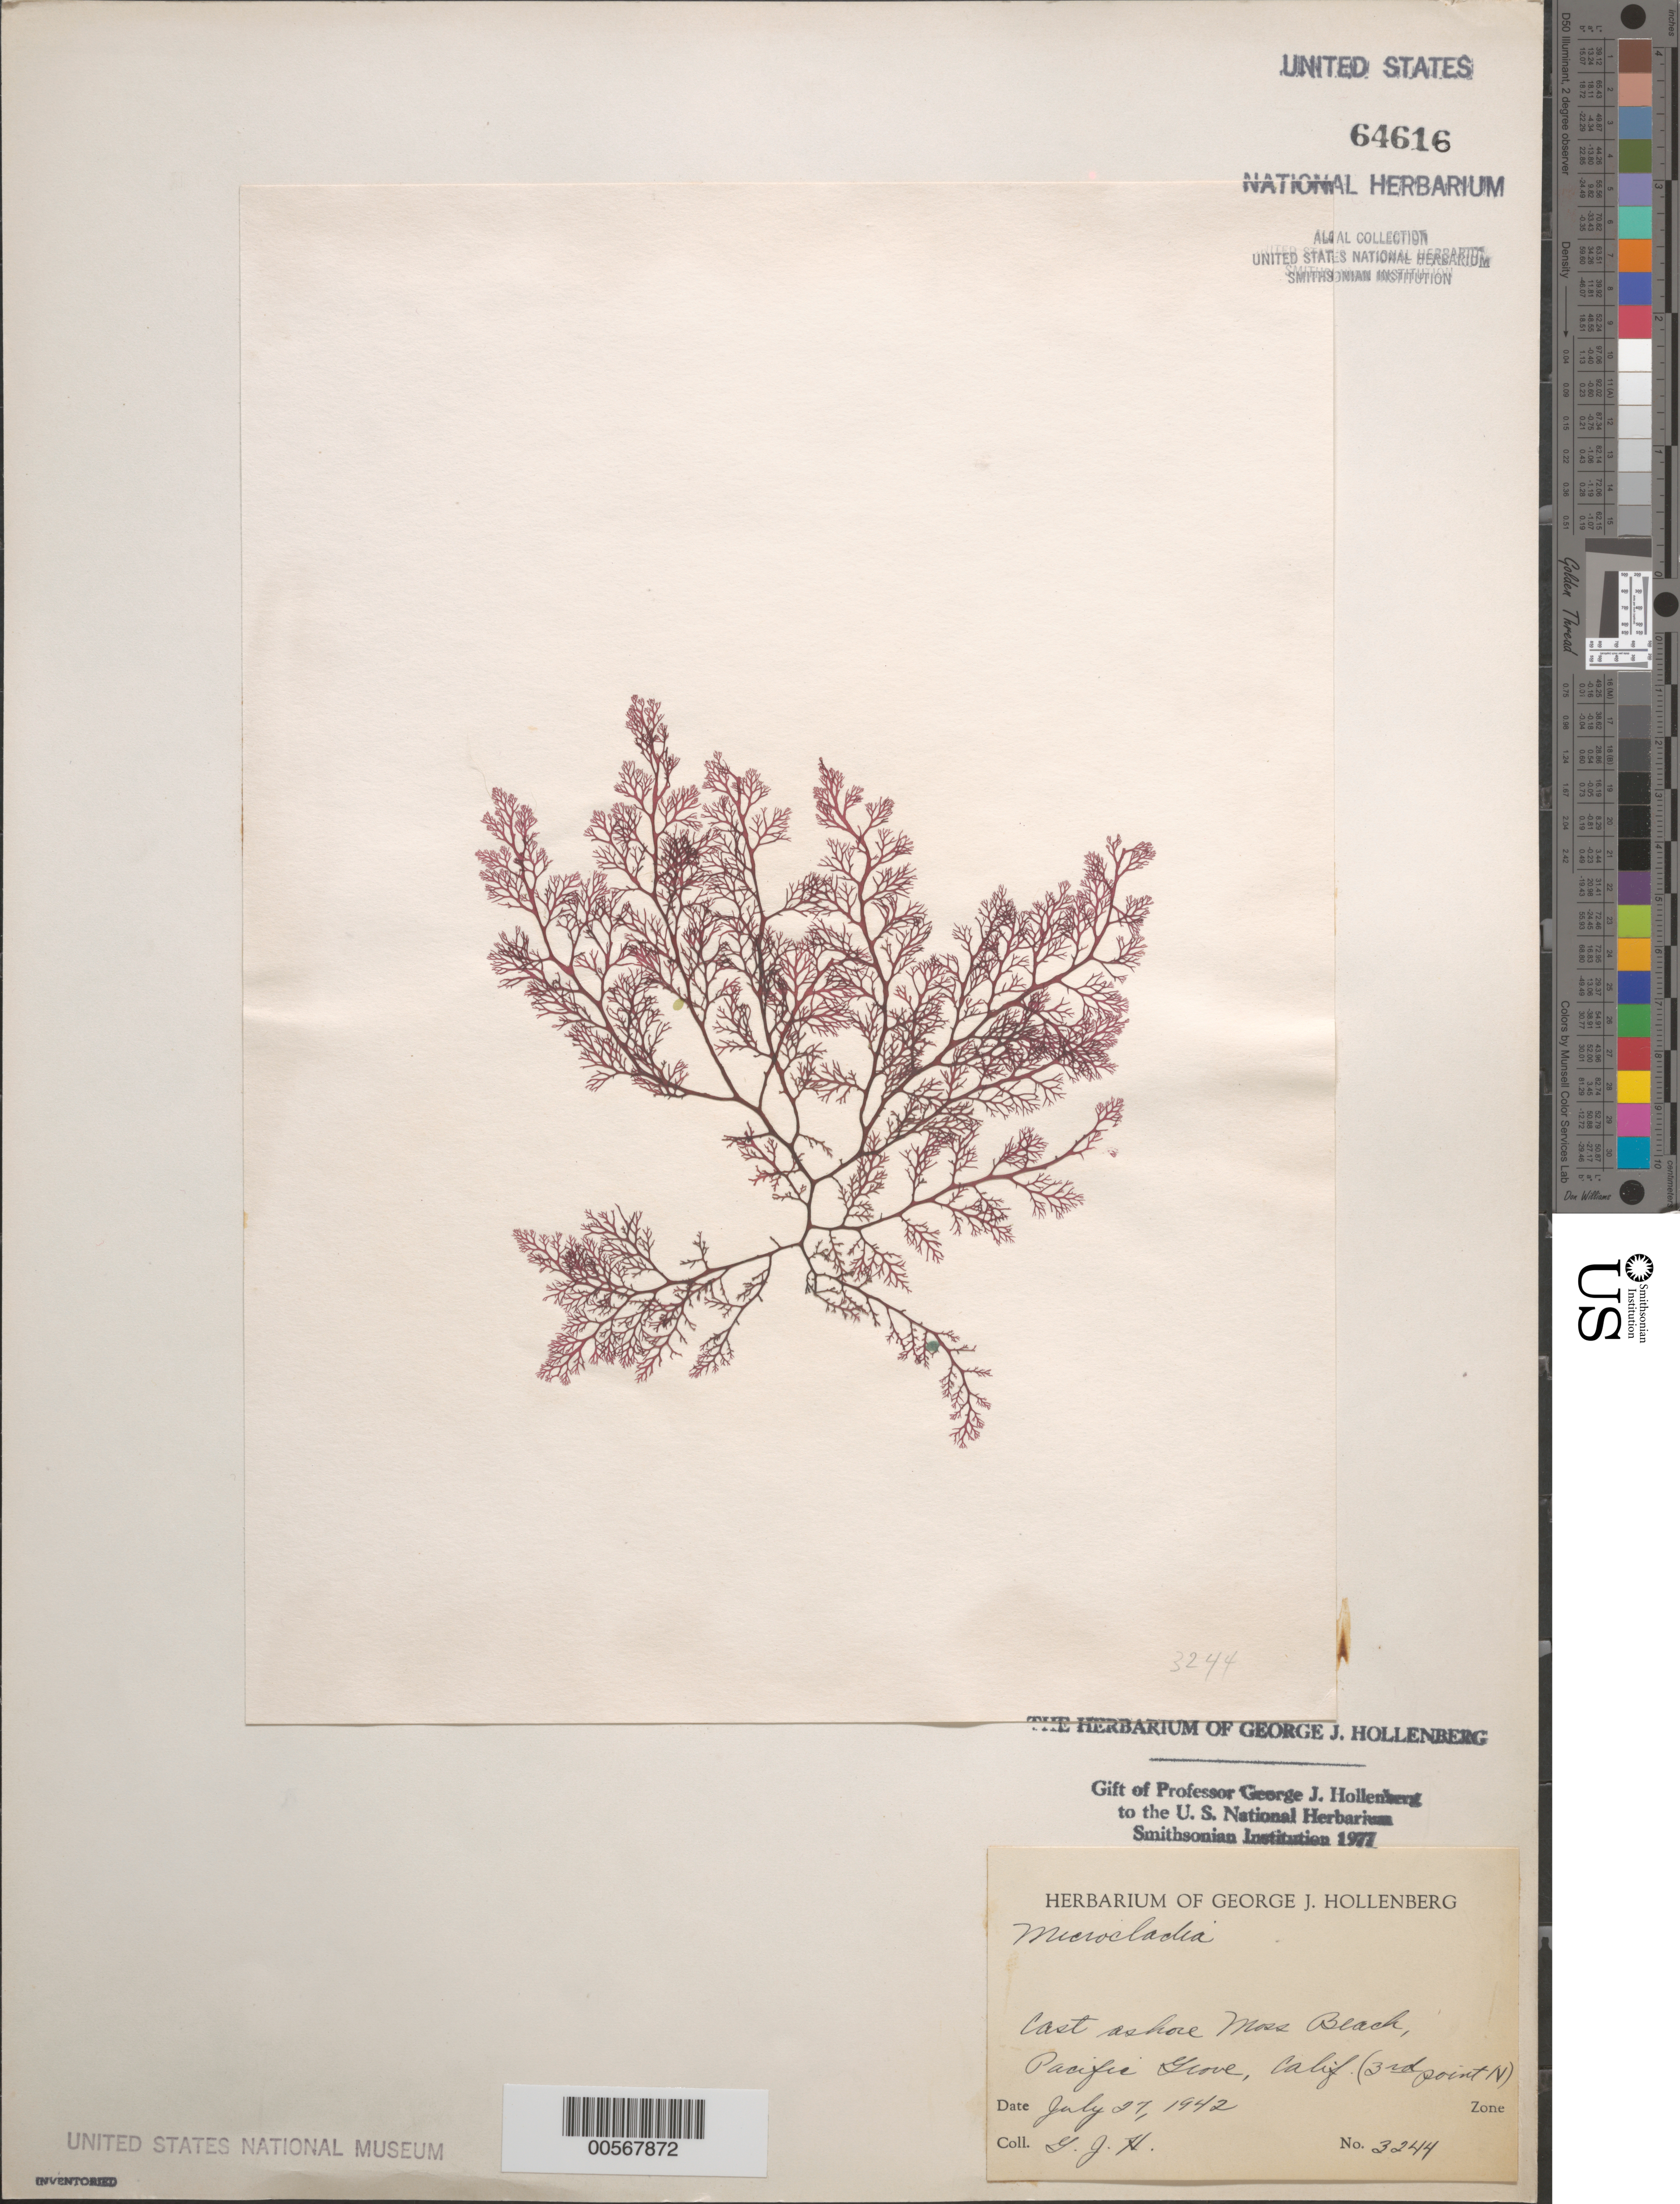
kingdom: Plantae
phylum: Rhodophyta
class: Florideophyceae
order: Ceramiales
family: Ceramiaceae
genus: Microcladia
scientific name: Microcladia sp.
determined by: Hollenberg, George J.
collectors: G. Hollenberg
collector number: GJH 3244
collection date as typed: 27 Jul 1942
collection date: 1942-07-27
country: United States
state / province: California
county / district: Monterey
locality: Pacific Grove, 3rd point north of Moss Beach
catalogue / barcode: US 64616